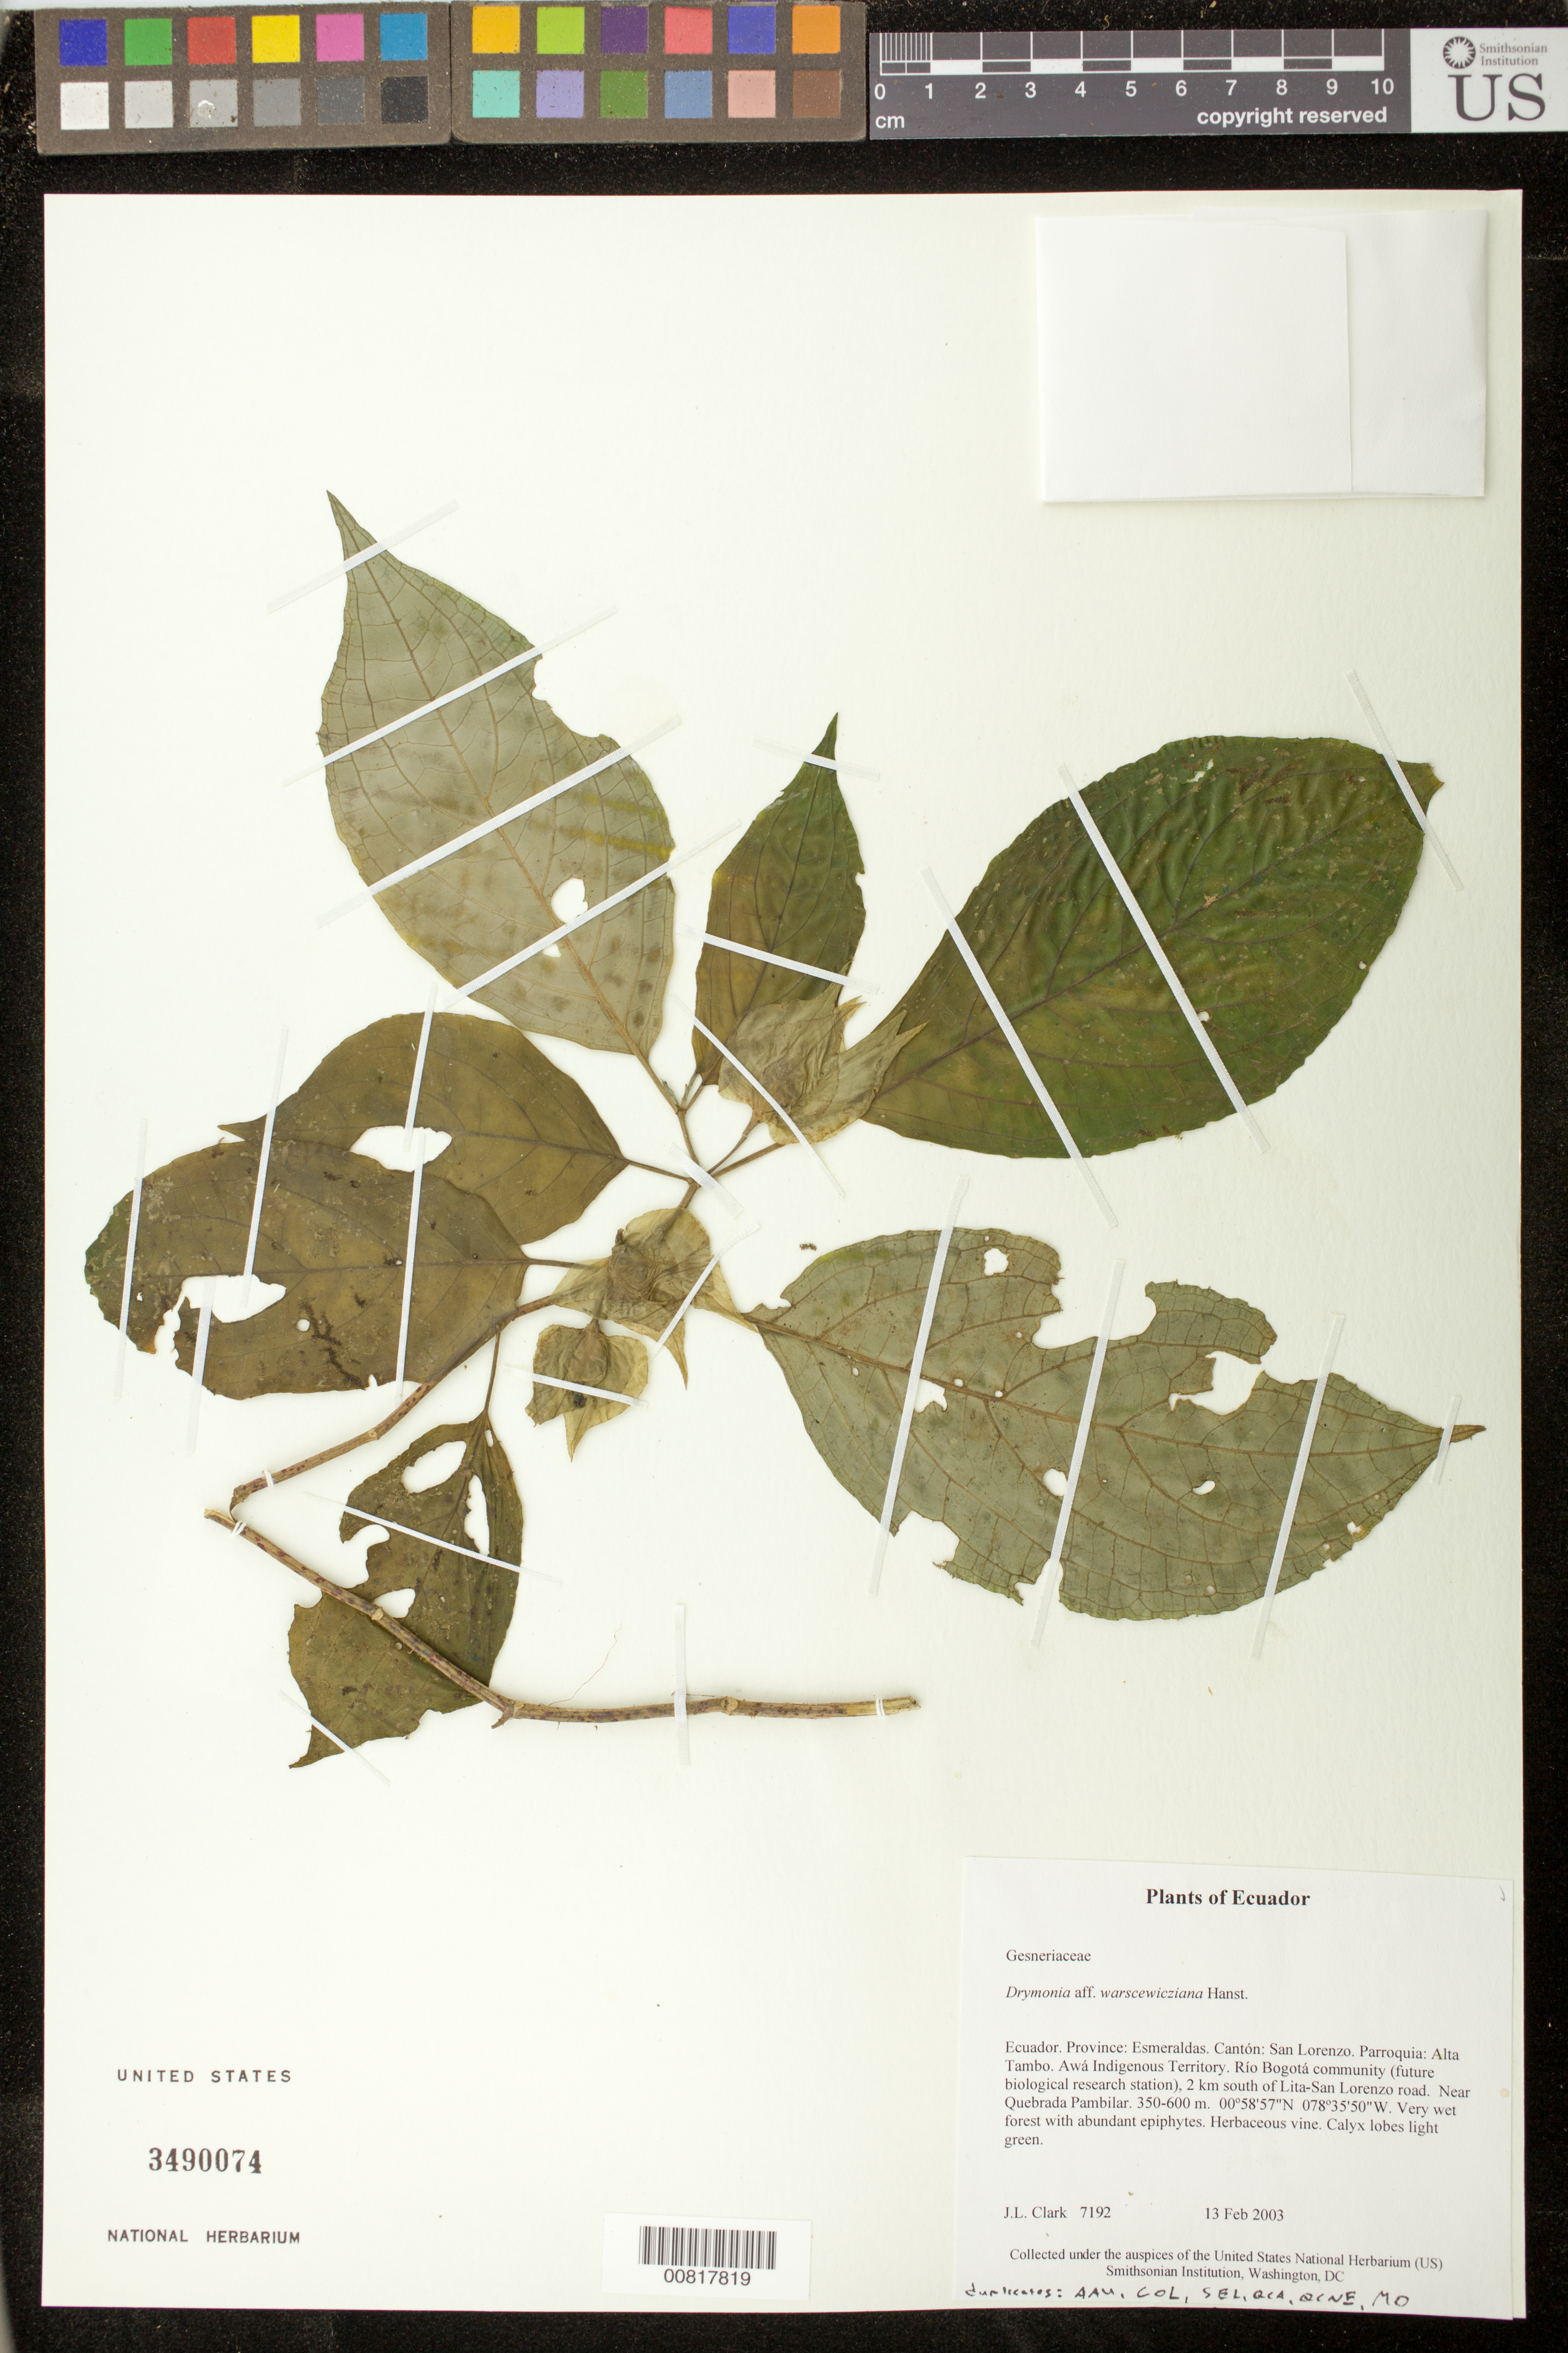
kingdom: Plantae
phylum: Tracheophyta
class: Magnoliopsida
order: Lamiales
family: Gesneriaceae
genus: Drymonia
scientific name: Drymonia sp.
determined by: Clark, J. L., (SEL), The Marie Selby Botanical Garden (UNITED STATES)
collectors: J. L. Clark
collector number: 7192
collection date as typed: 13 Feb 2003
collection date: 2003-02-13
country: Ecuador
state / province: Esmeraldas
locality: San Lorenzo. Parroquia: Alta Tambo. Awá Indigenous Territory. Río Bogotá community (future biological research station), 2 km south of Lita-San Lorenzo road. Near Quebrada Pambilar.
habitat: Very wet forest with abundant epiphytes.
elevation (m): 350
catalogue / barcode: US 3490074